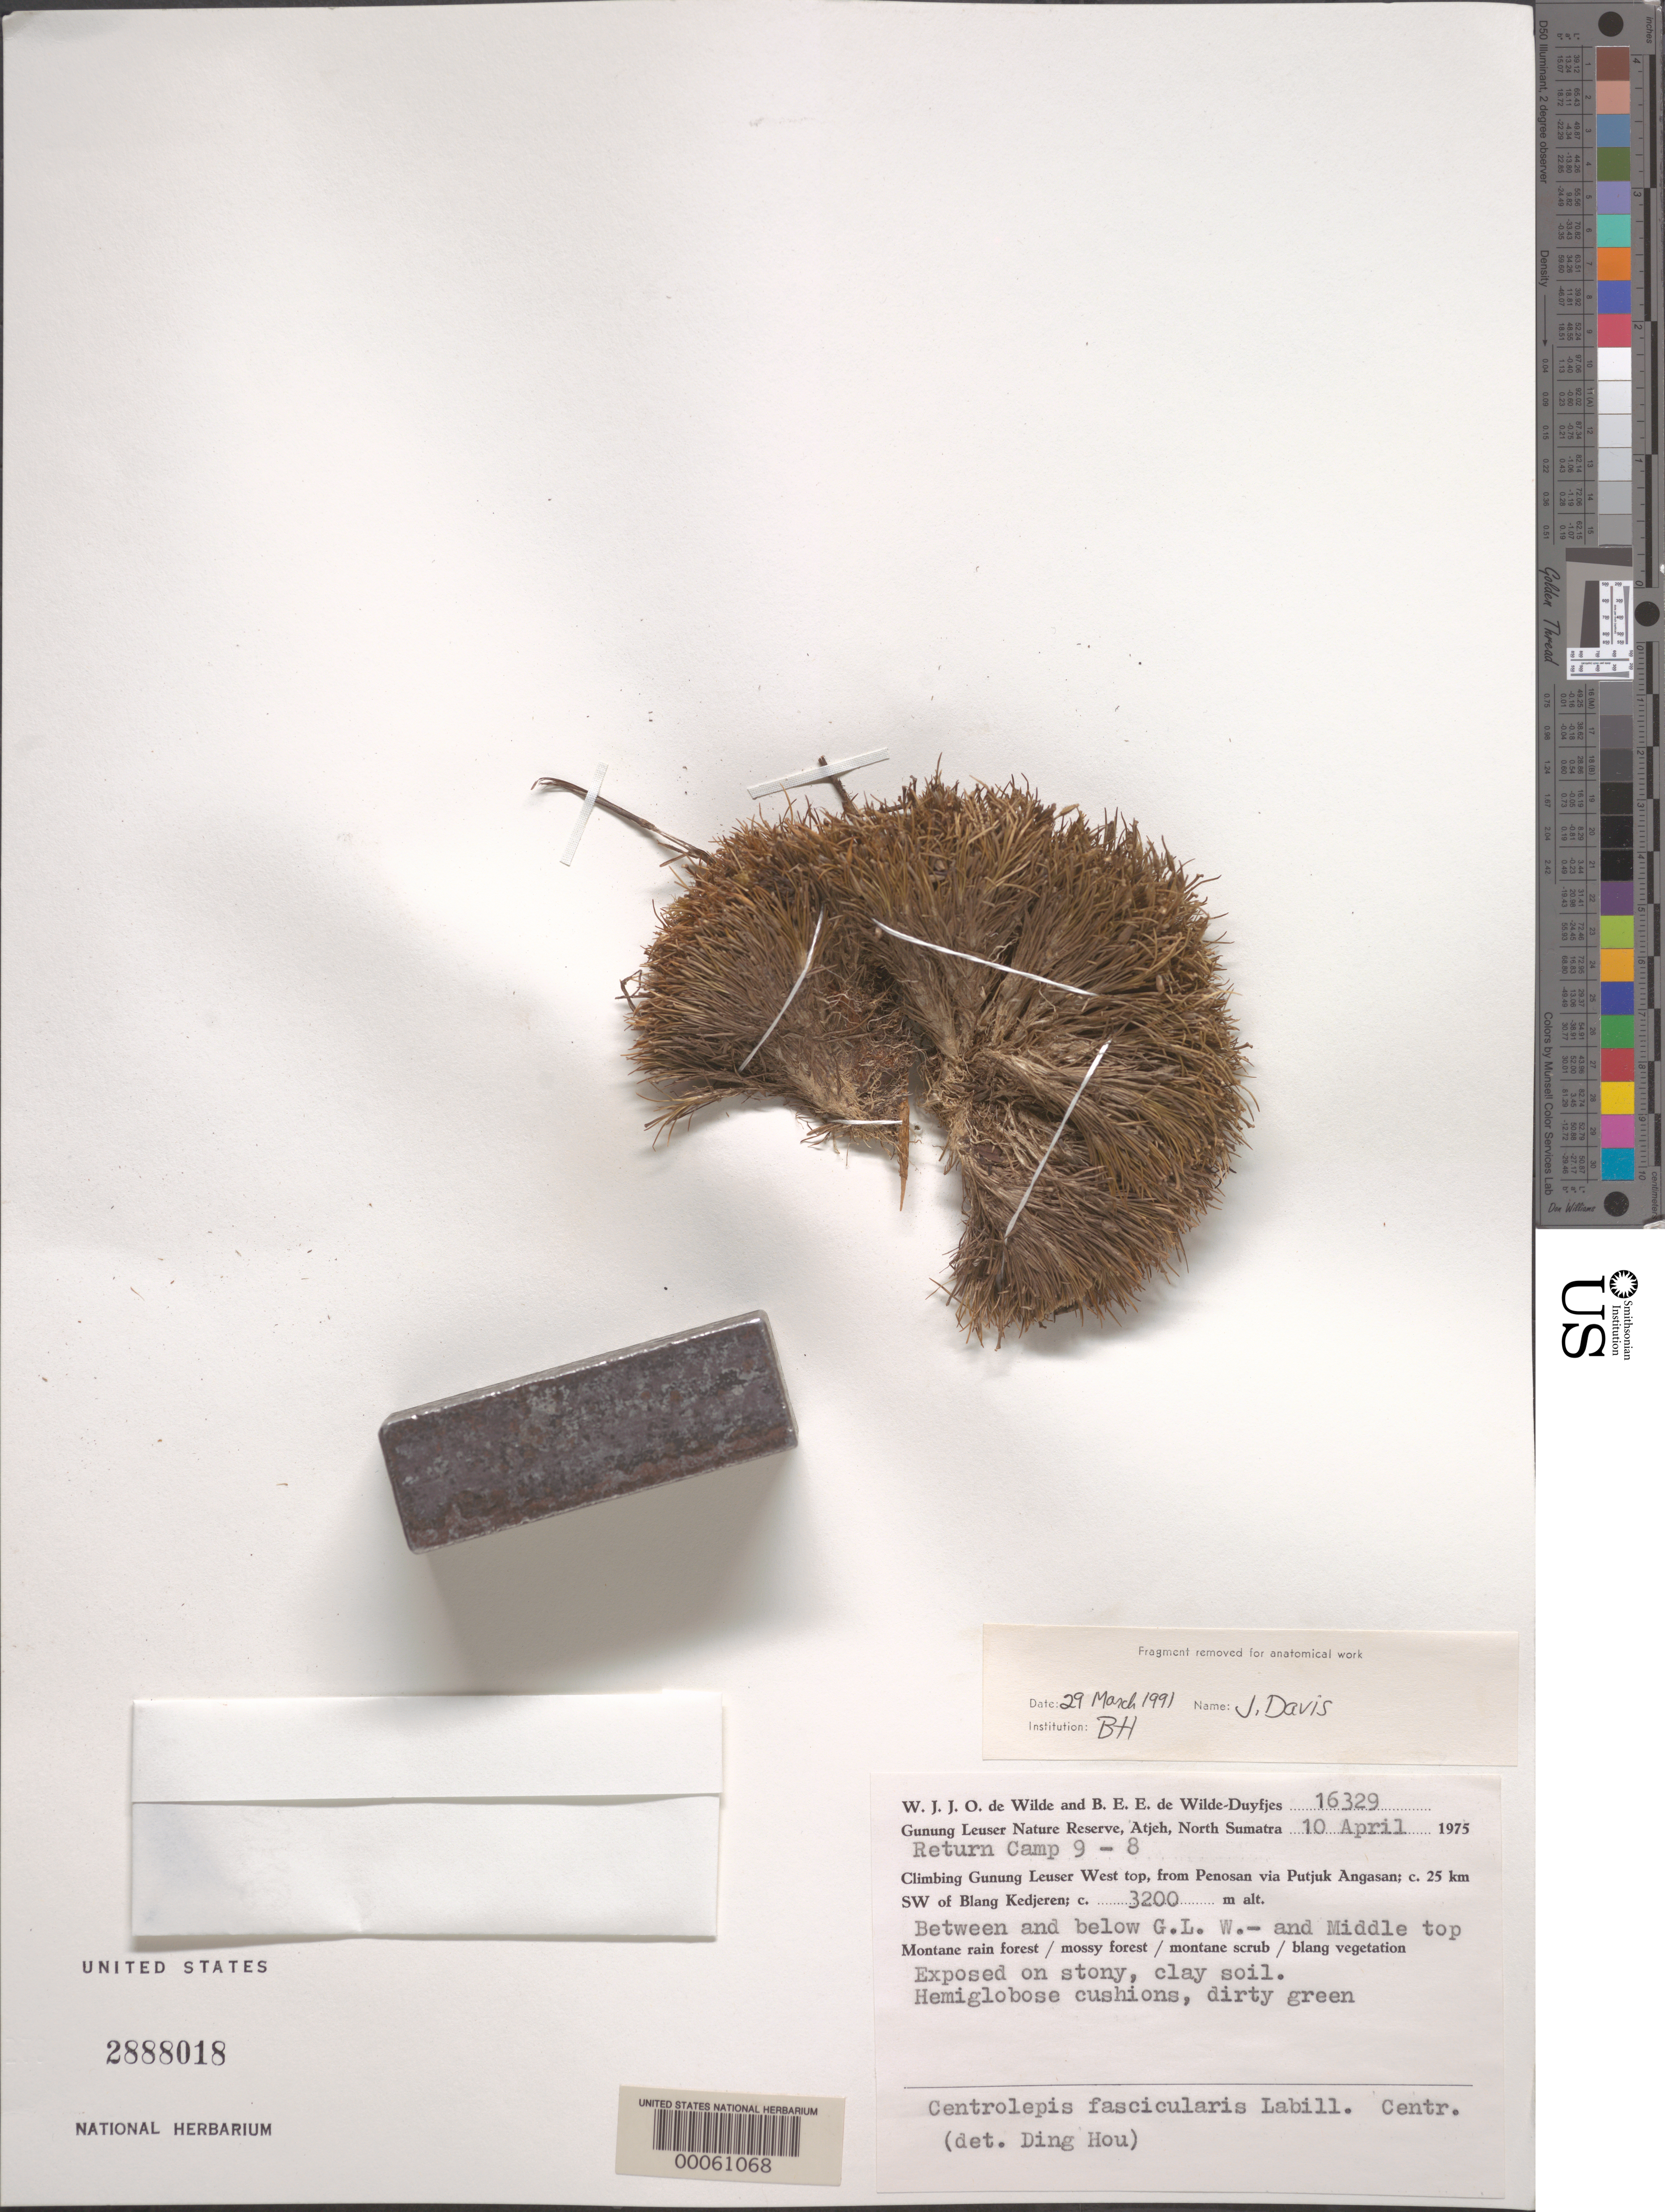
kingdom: Plantae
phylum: Tracheophyta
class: Liliopsida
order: Poales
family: Restionaceae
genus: Centrolepis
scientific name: Centrolepis fascicularis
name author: Labill.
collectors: W. J. de Wilde & B. E. de Wilde-Duyfjes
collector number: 16329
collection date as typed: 10 Apr 1975 to 09 Aug 1975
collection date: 1975-04-10/1975-08-09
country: Indonesia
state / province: Sumatra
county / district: Aceh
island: Sumatra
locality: Gunung leuser nature reserve, 25 km sw of blang kedjeren, gunung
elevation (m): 3200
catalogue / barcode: US 2888018